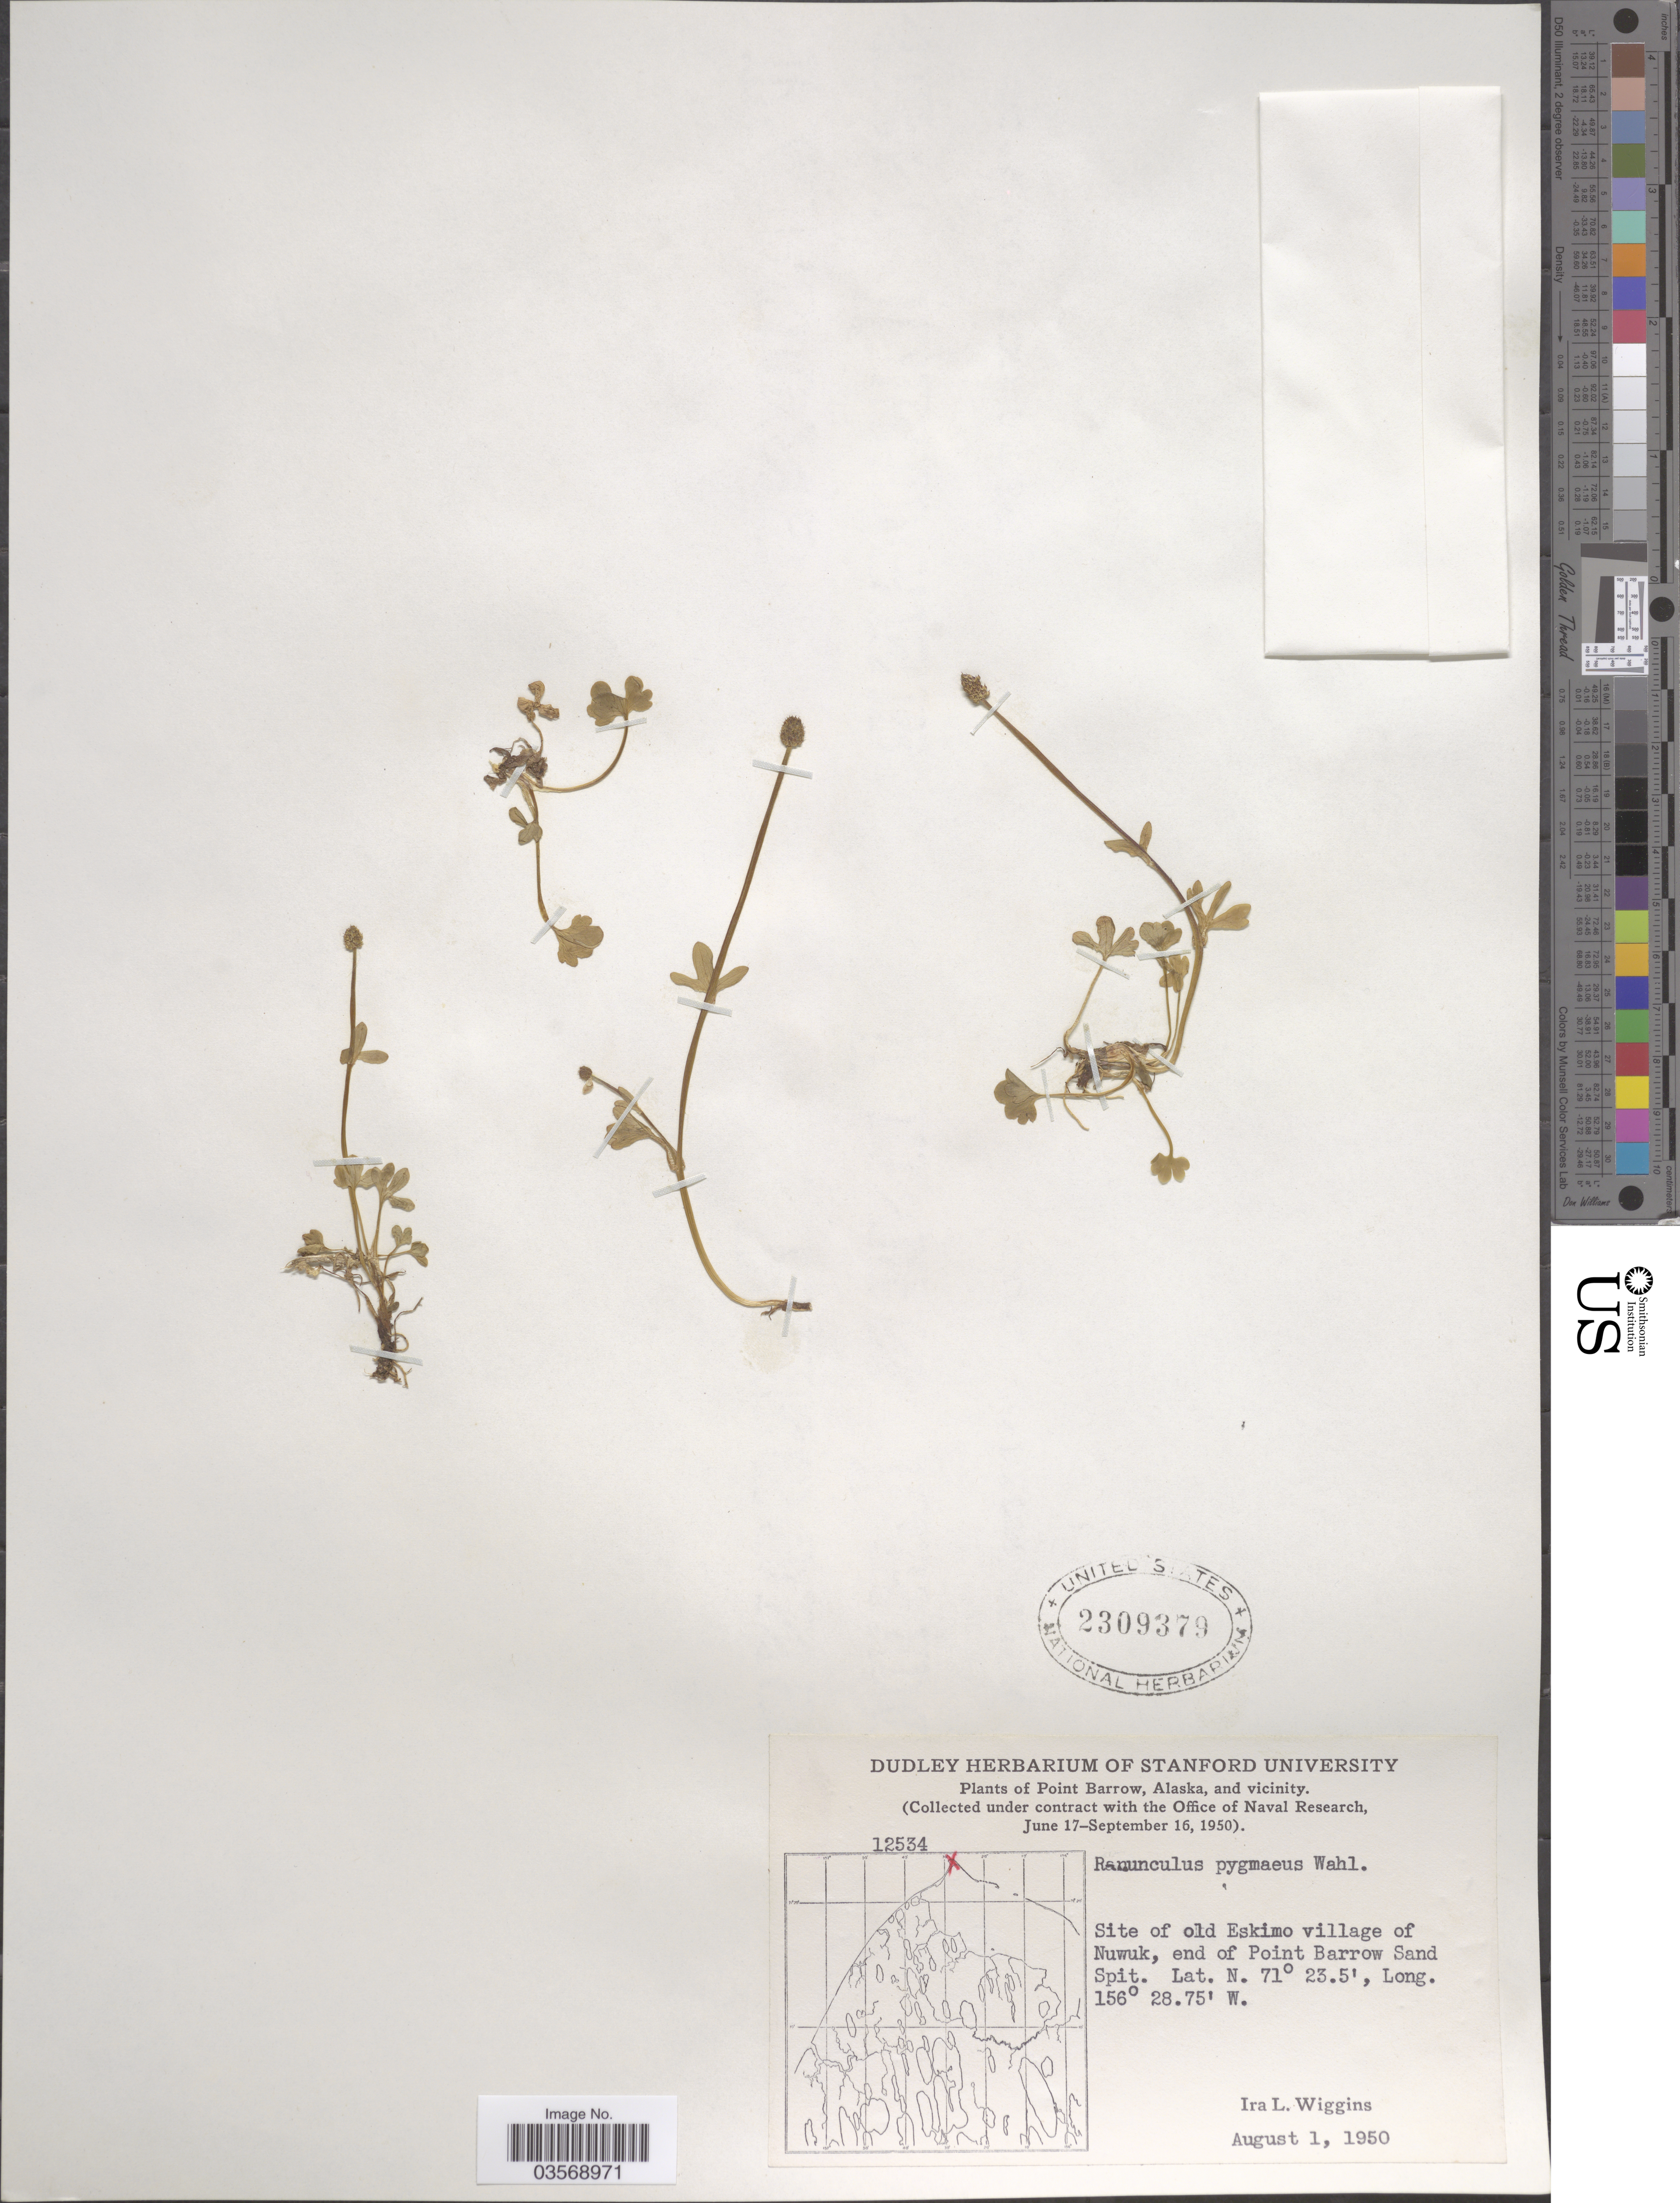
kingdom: Plantae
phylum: Tracheophyta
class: Magnoliopsida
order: Ranunculales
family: Ranunculaceae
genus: Ranunculus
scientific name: Ranunculus pygmaeus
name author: Wahlenb.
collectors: I. L. Wiggins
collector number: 12534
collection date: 1950-08-01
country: United States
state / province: Alaska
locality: Point Barrow, Alaska, and vicinity. Site of old Eskimo village of Nuwuk, end of Point Barrow Sand Spit.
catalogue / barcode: US 2309379